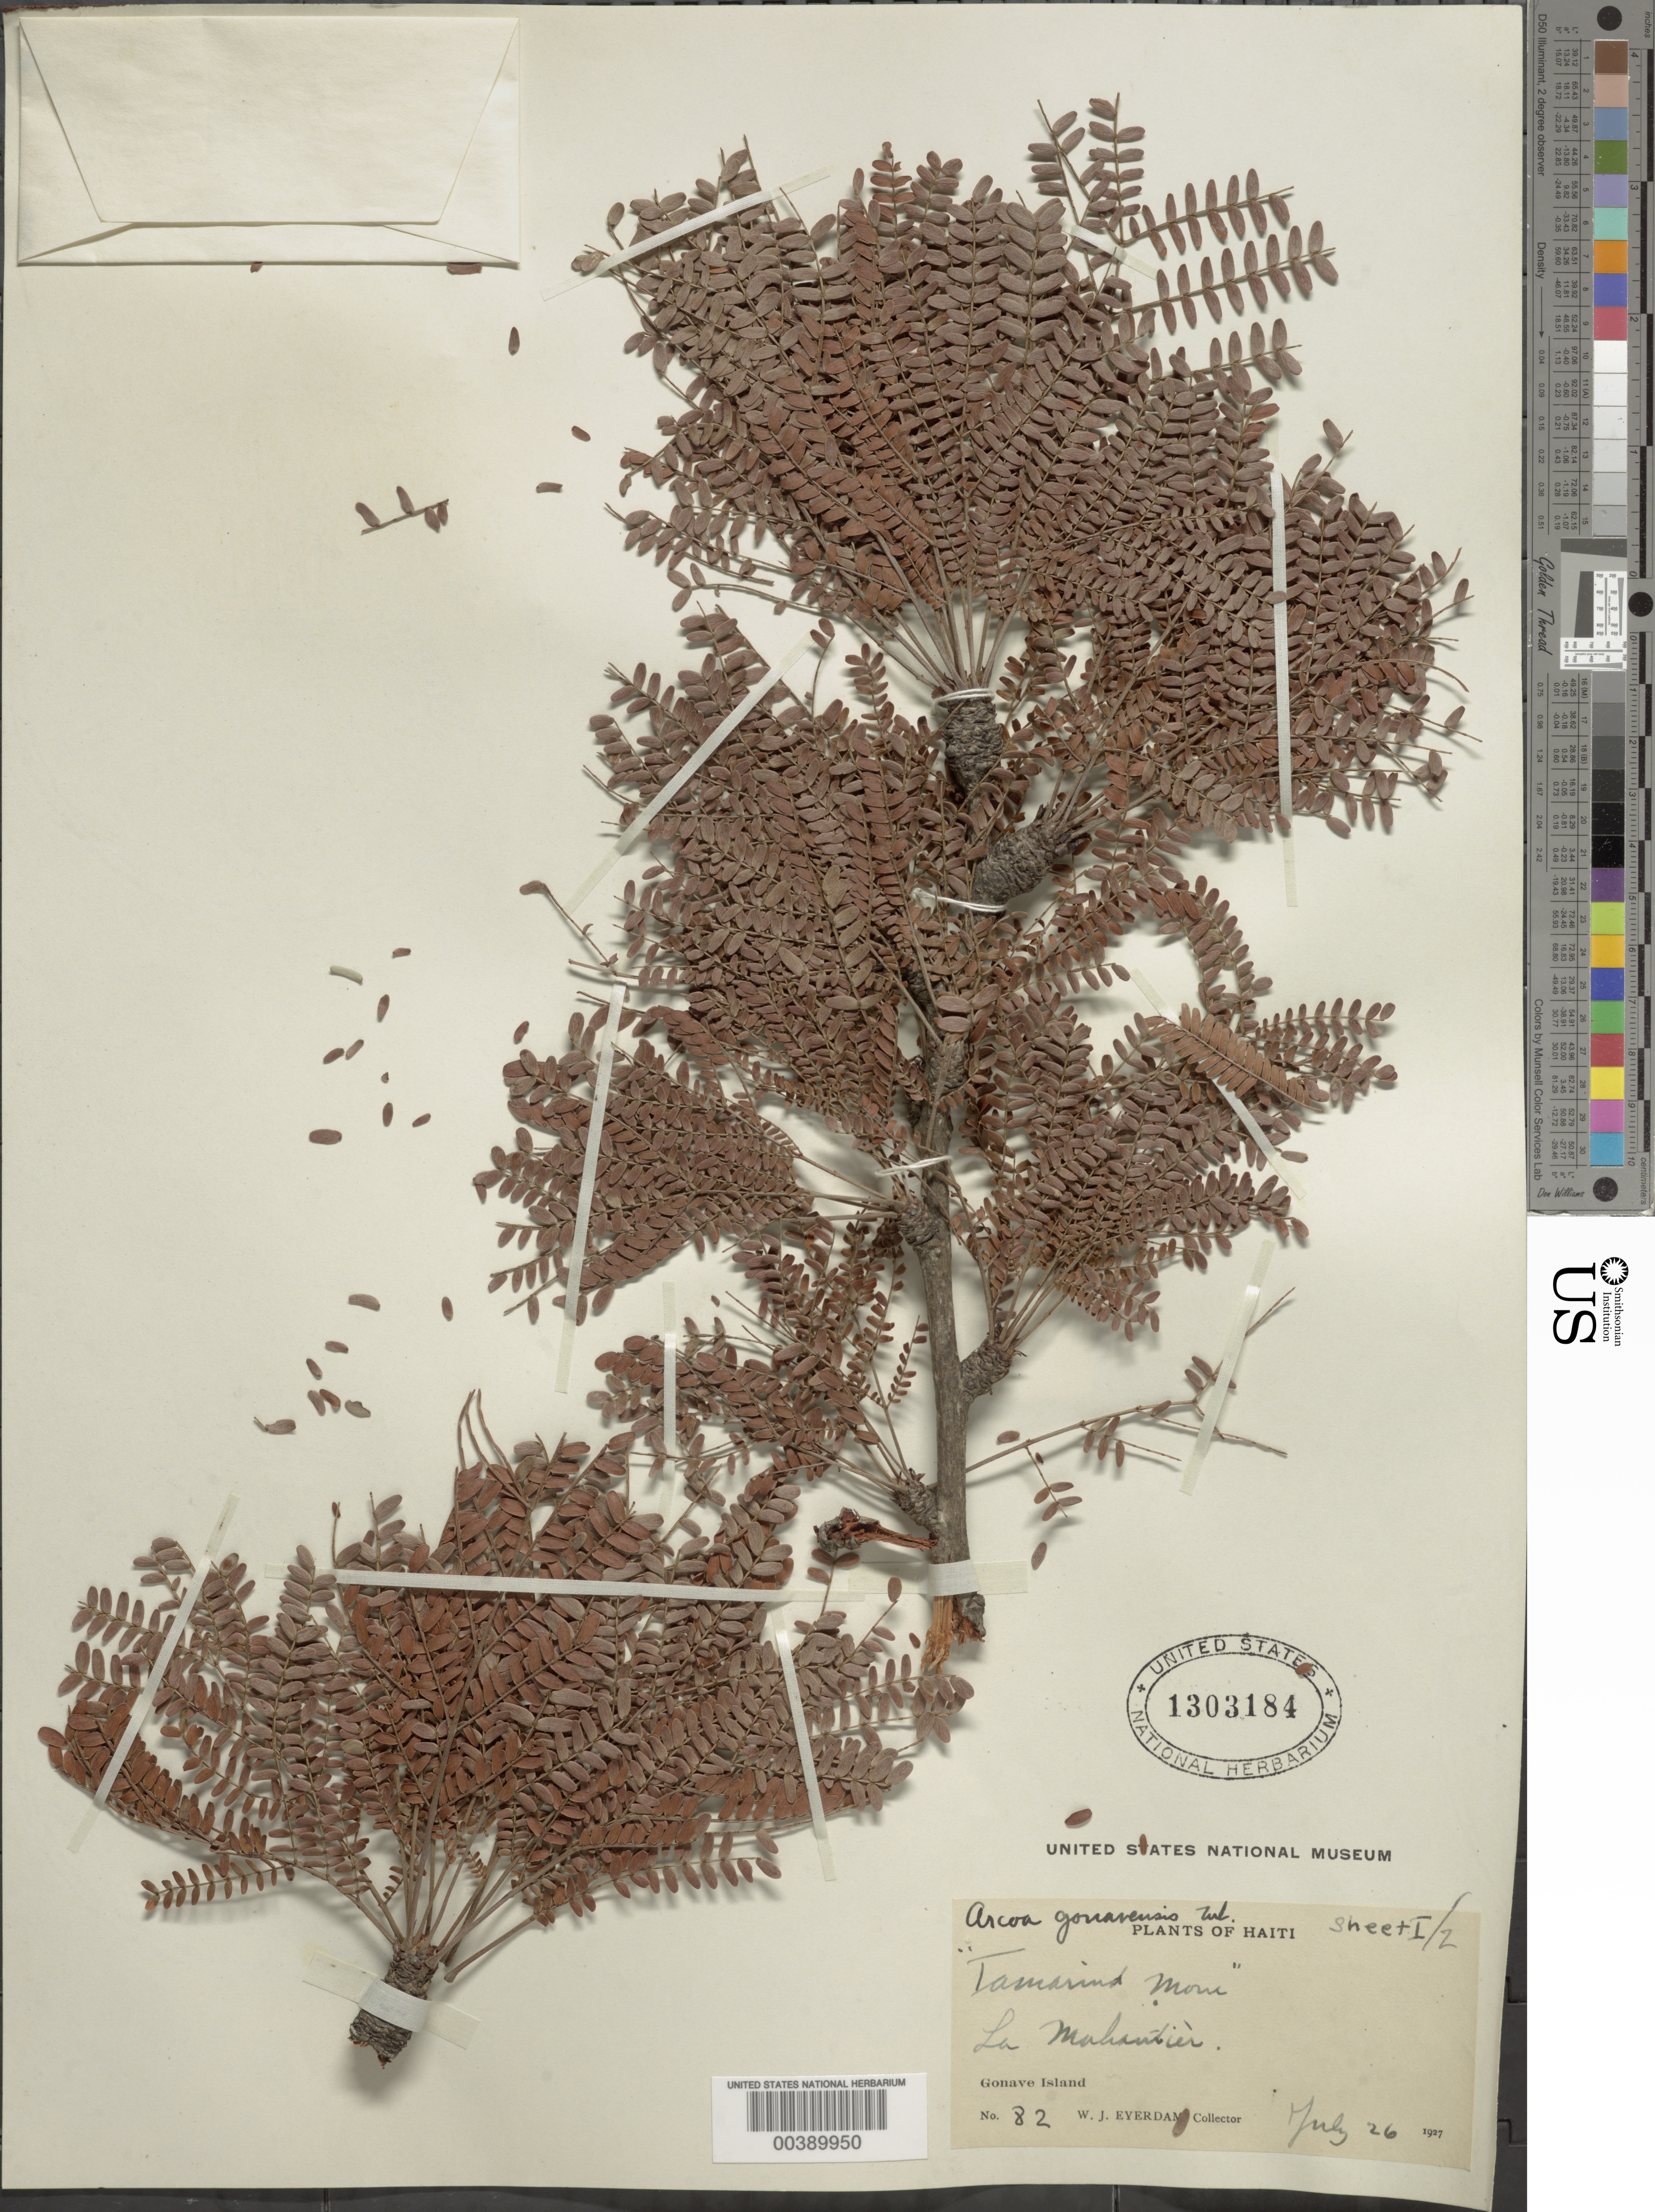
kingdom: Plantae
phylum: Tracheophyta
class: Magnoliopsida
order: Fabales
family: Fabaceae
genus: Arcoa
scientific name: Arcoa gonavensis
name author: Urb.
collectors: W. J. Eyerdam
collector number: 82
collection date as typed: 26 Jul 1927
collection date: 1927-07-26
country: Haiti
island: Hispaniola Island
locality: La mahantier; gonave i.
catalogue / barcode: US 1303184